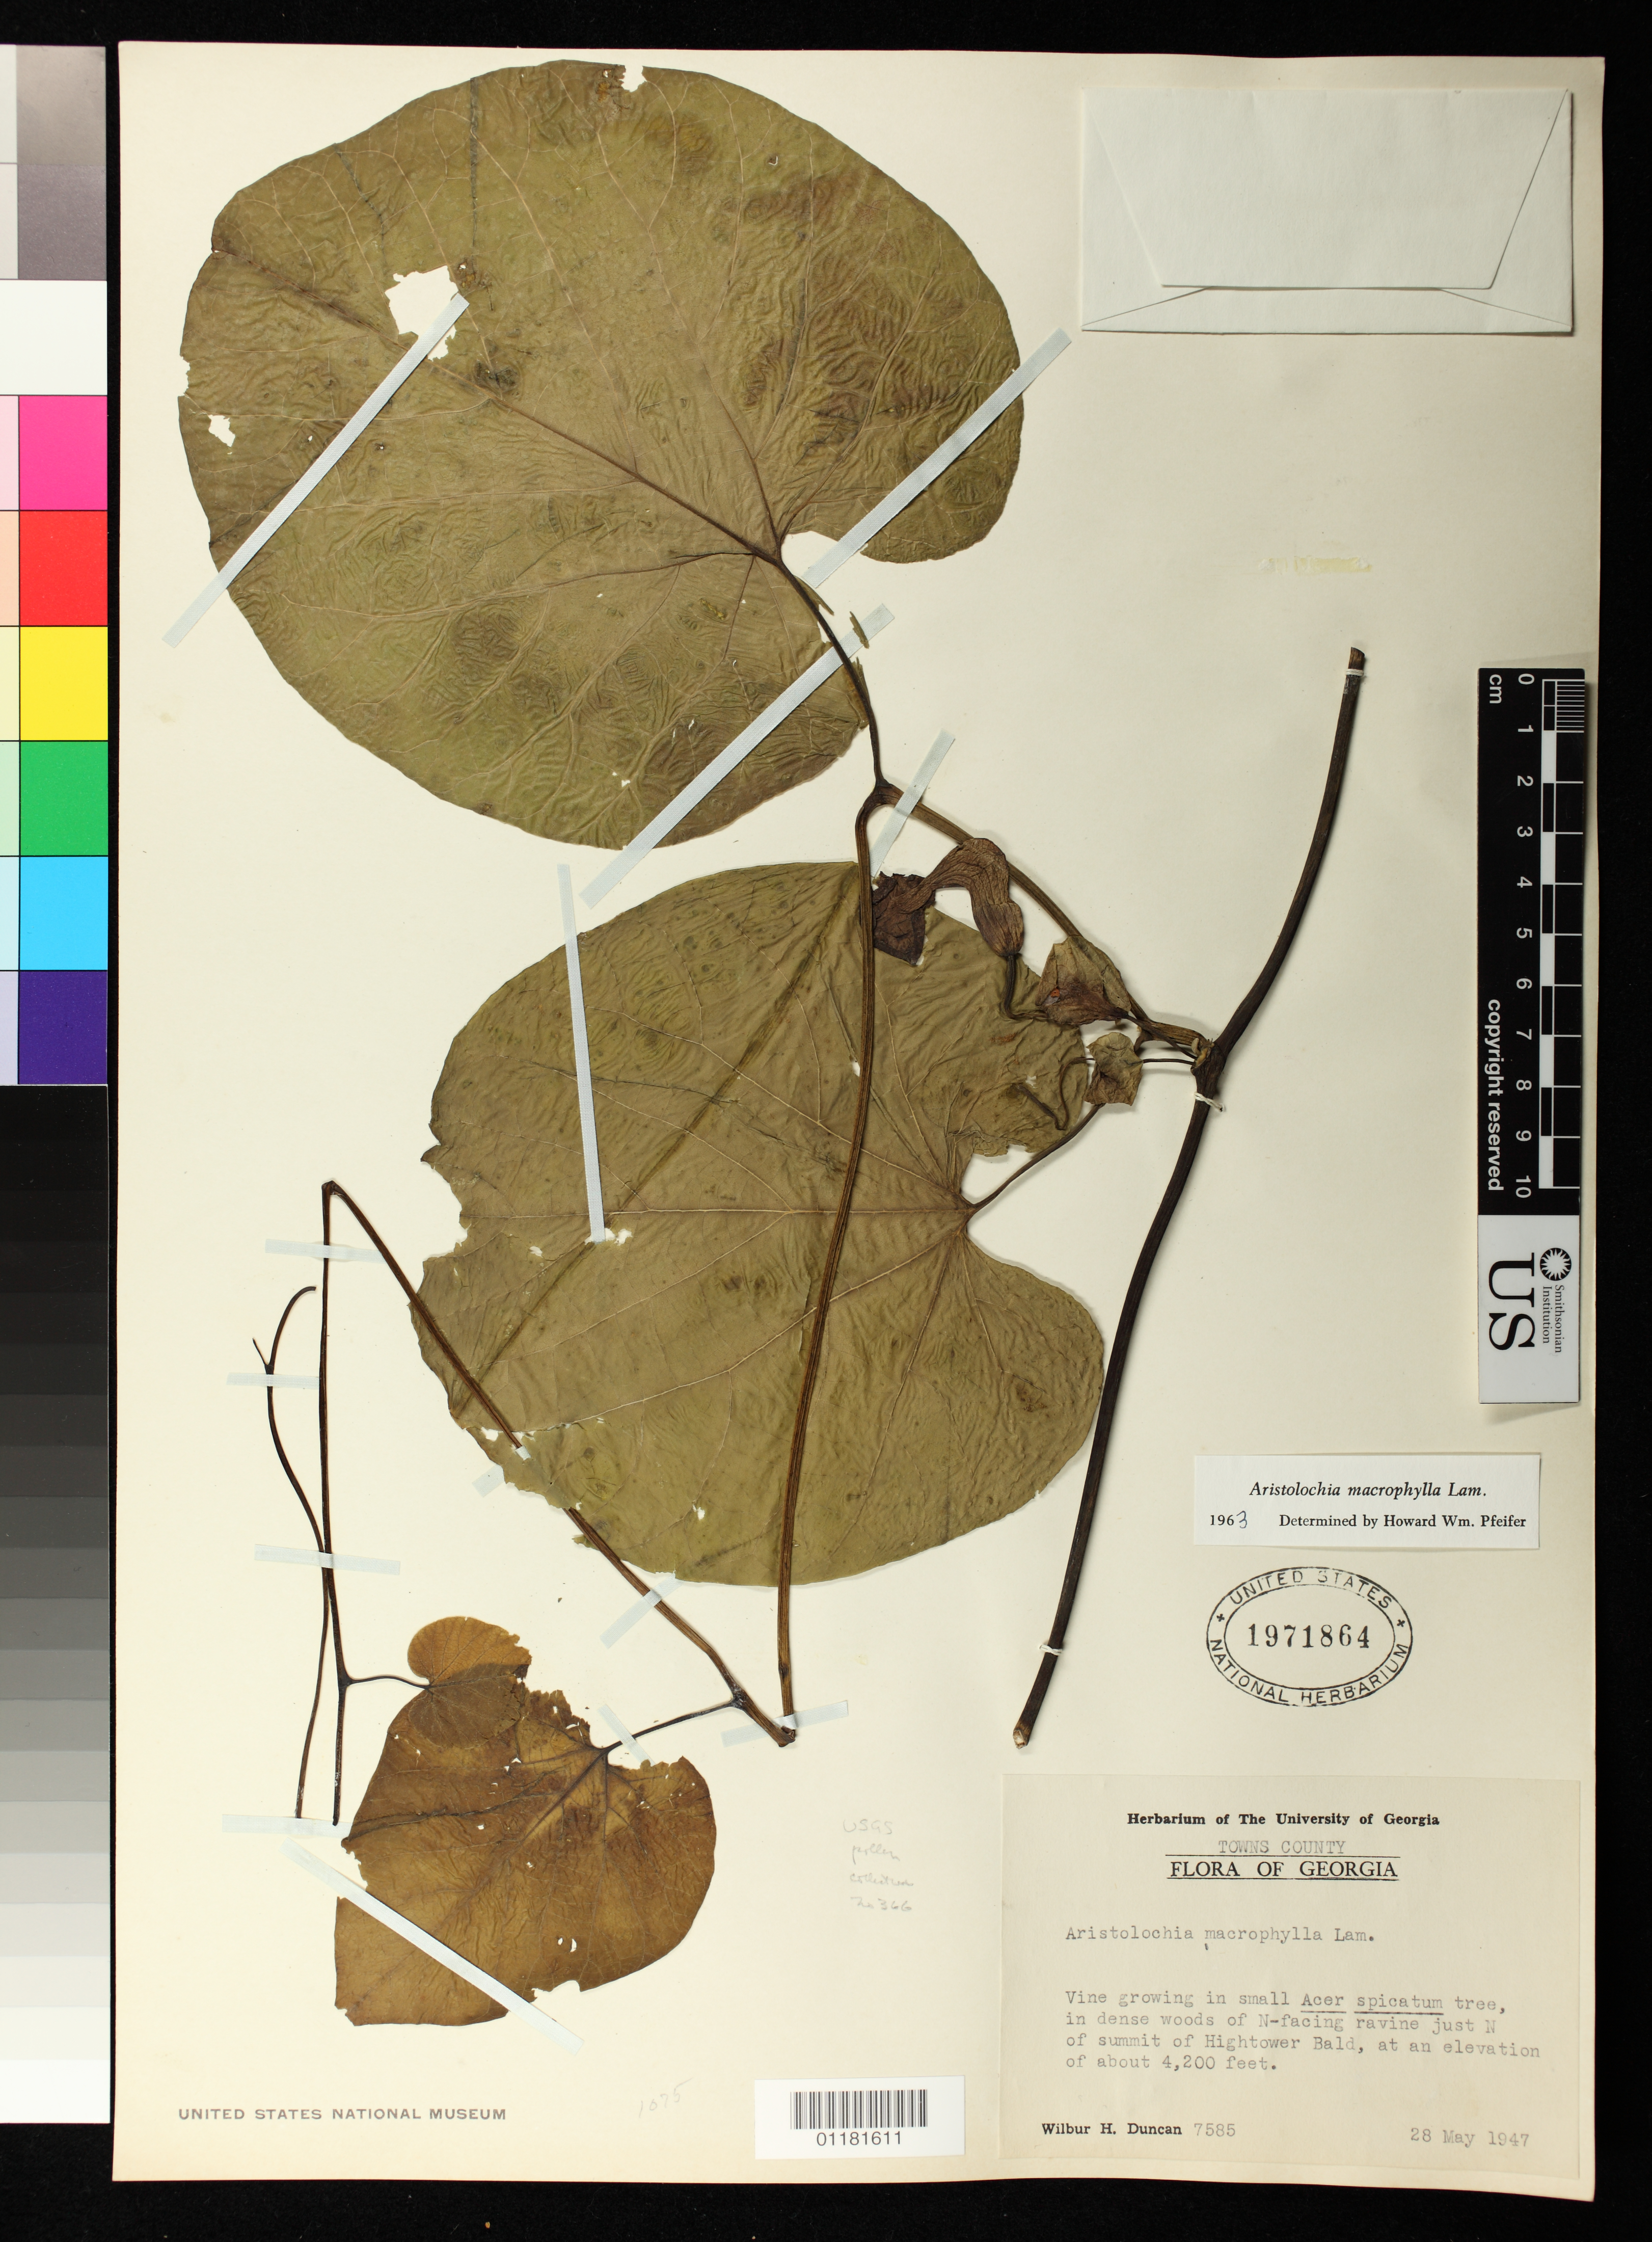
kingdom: Plantae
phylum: Tracheophyta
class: Magnoliopsida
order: Piperales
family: Aristolochiaceae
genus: Aristolochia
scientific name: Aristolochia macrophylla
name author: Lam.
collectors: W. H. Duncan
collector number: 7585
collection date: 1947-05-28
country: United States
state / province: Georgia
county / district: Towns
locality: in dense woods of N-facing ravine just W of summit of Hightower Bald, Towns County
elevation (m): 1280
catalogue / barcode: US 1971864